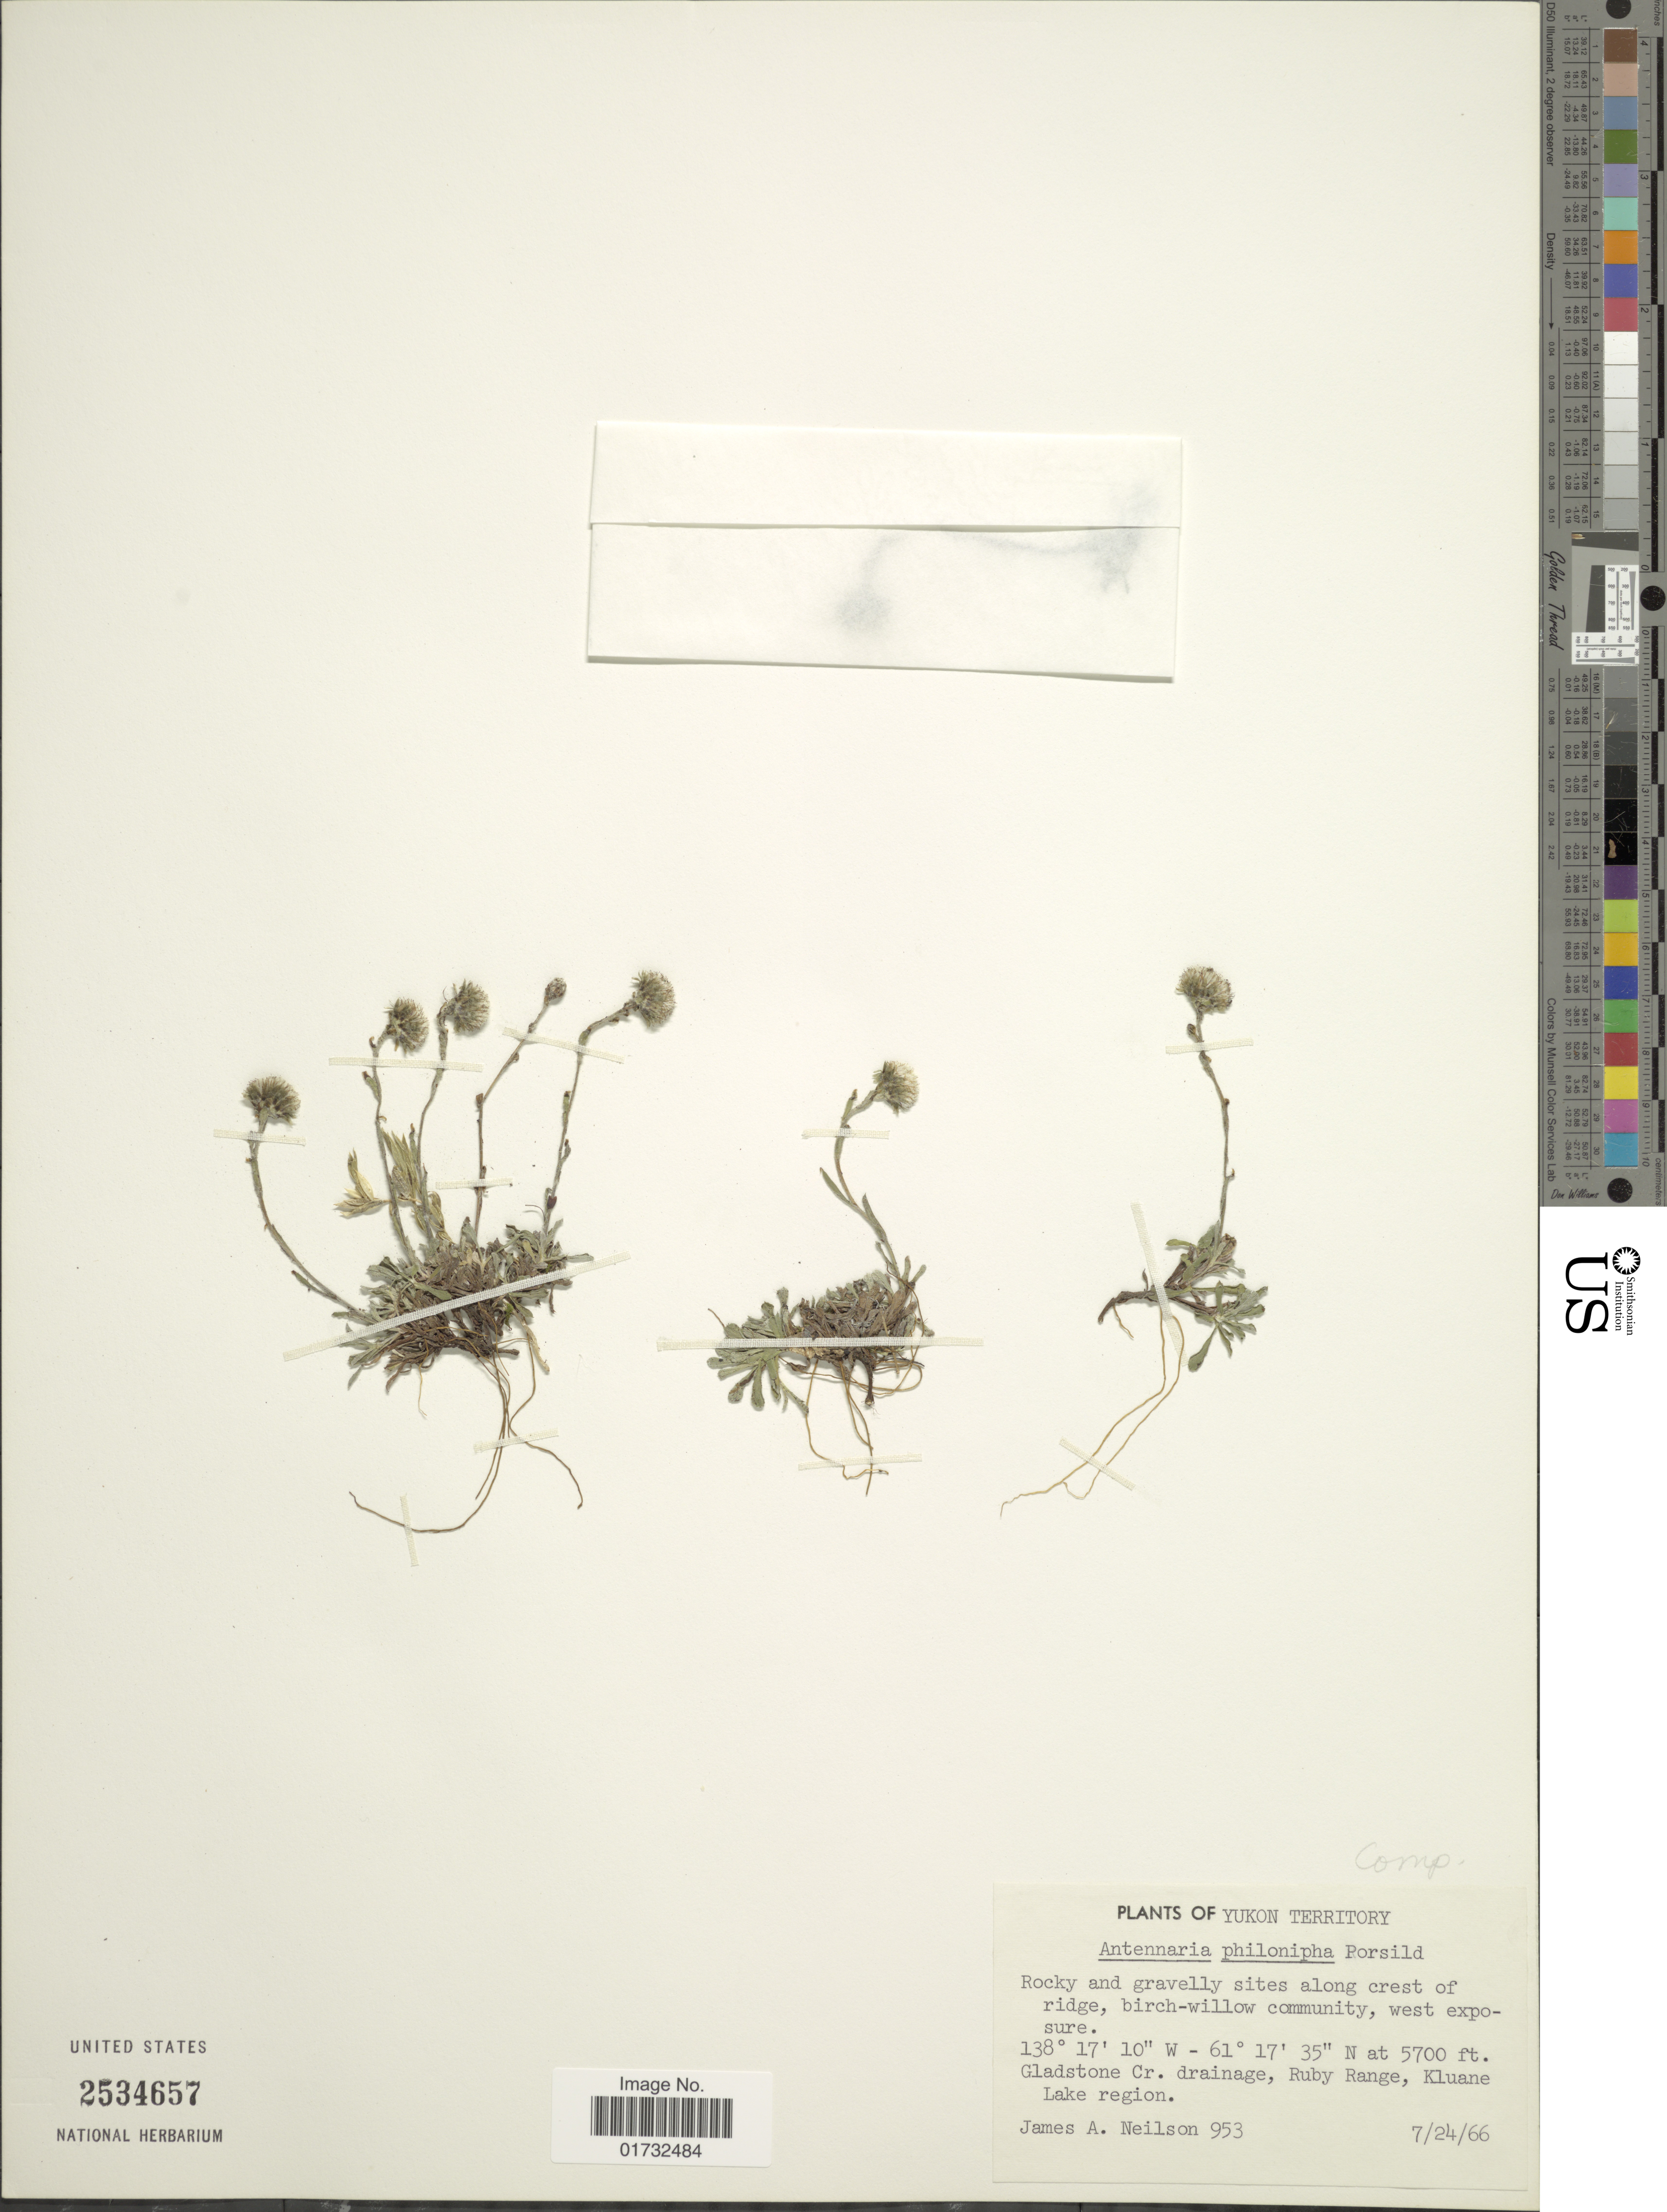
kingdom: Plantae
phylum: Tracheophyta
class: Magnoliopsida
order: Asterales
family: Asteraceae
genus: Antennaria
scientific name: Antennaria philonipha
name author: A.E. Porsild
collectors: J. Neilson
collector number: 953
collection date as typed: Transcribed d/m/y: 24/7/66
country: Canada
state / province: Yukon Territory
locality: Gladstone Cr. drainage, Ruby Range, Kluane Lake Region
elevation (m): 1737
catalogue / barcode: US 2534657